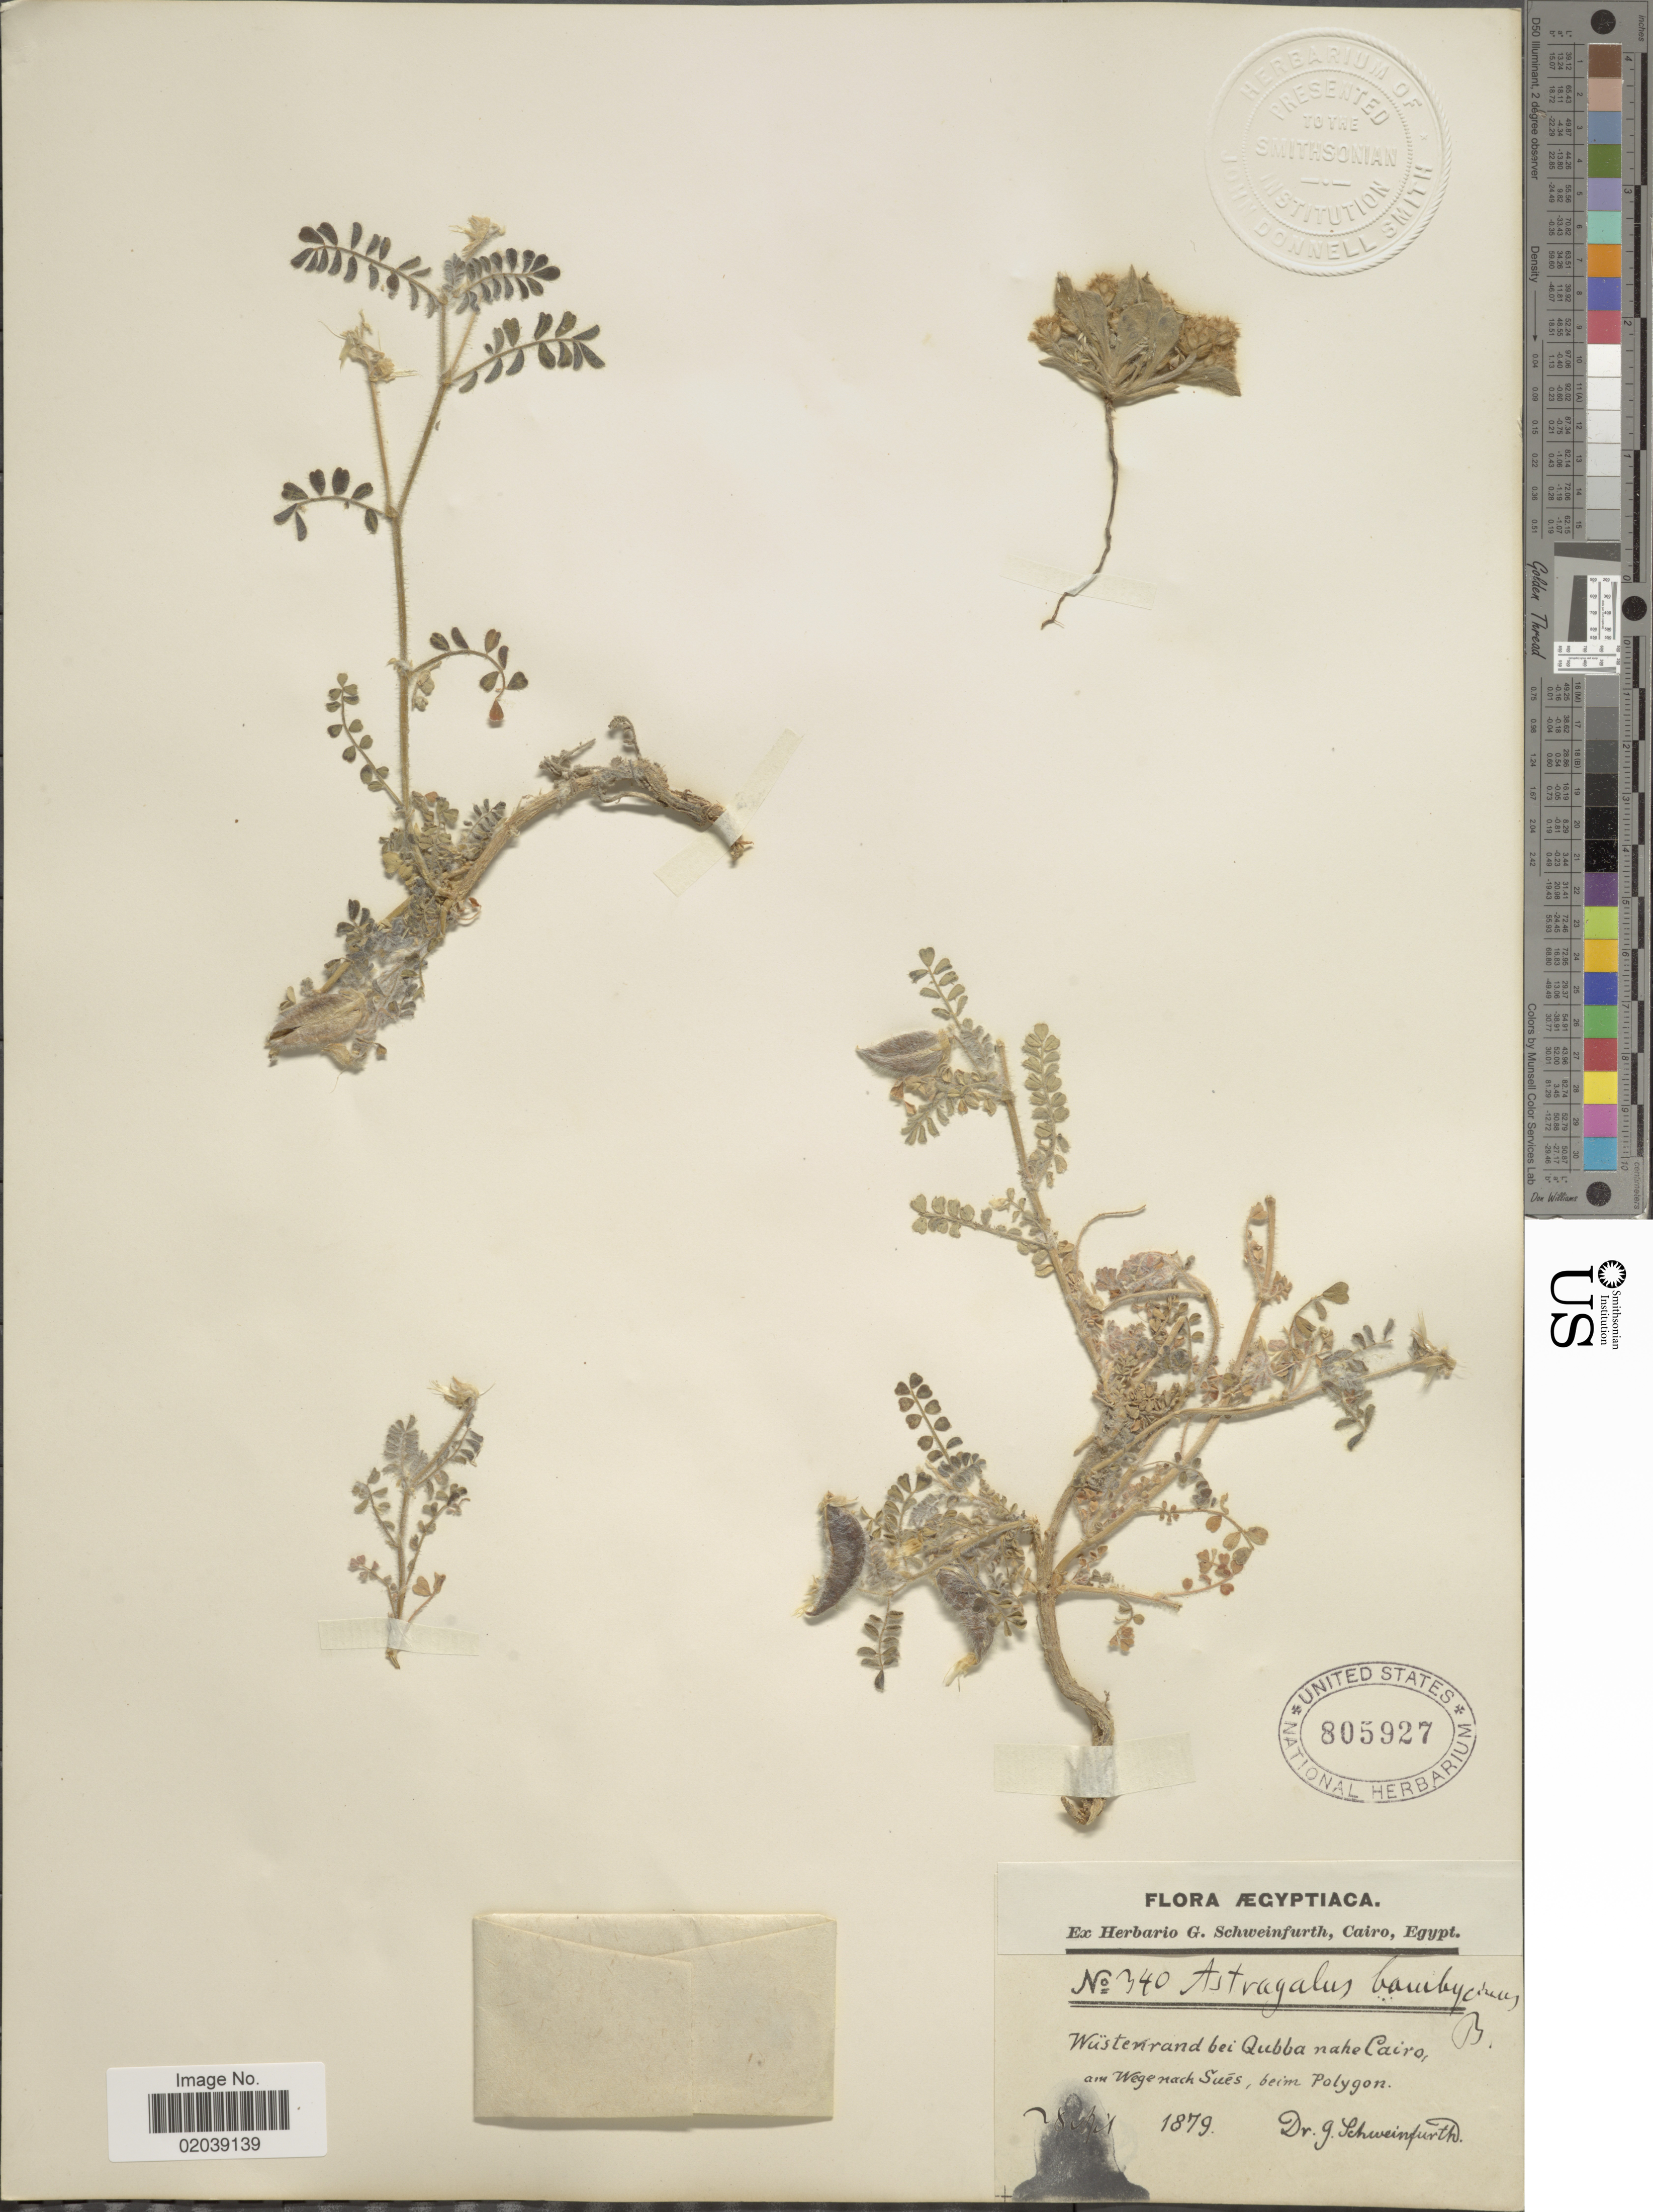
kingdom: Plantae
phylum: Tracheophyta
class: Magnoliopsida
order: Fabales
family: Fabaceae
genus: Astragalus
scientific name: Astragalus bombycinus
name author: Boiss.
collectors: G. A. Schweinfurth (herbarium)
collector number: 340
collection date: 1879-04-28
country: Egypt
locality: Wustenrand bei Qubba nahe Cairo, ain Wege nach Sues, beim Polygon.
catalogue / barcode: US 805927